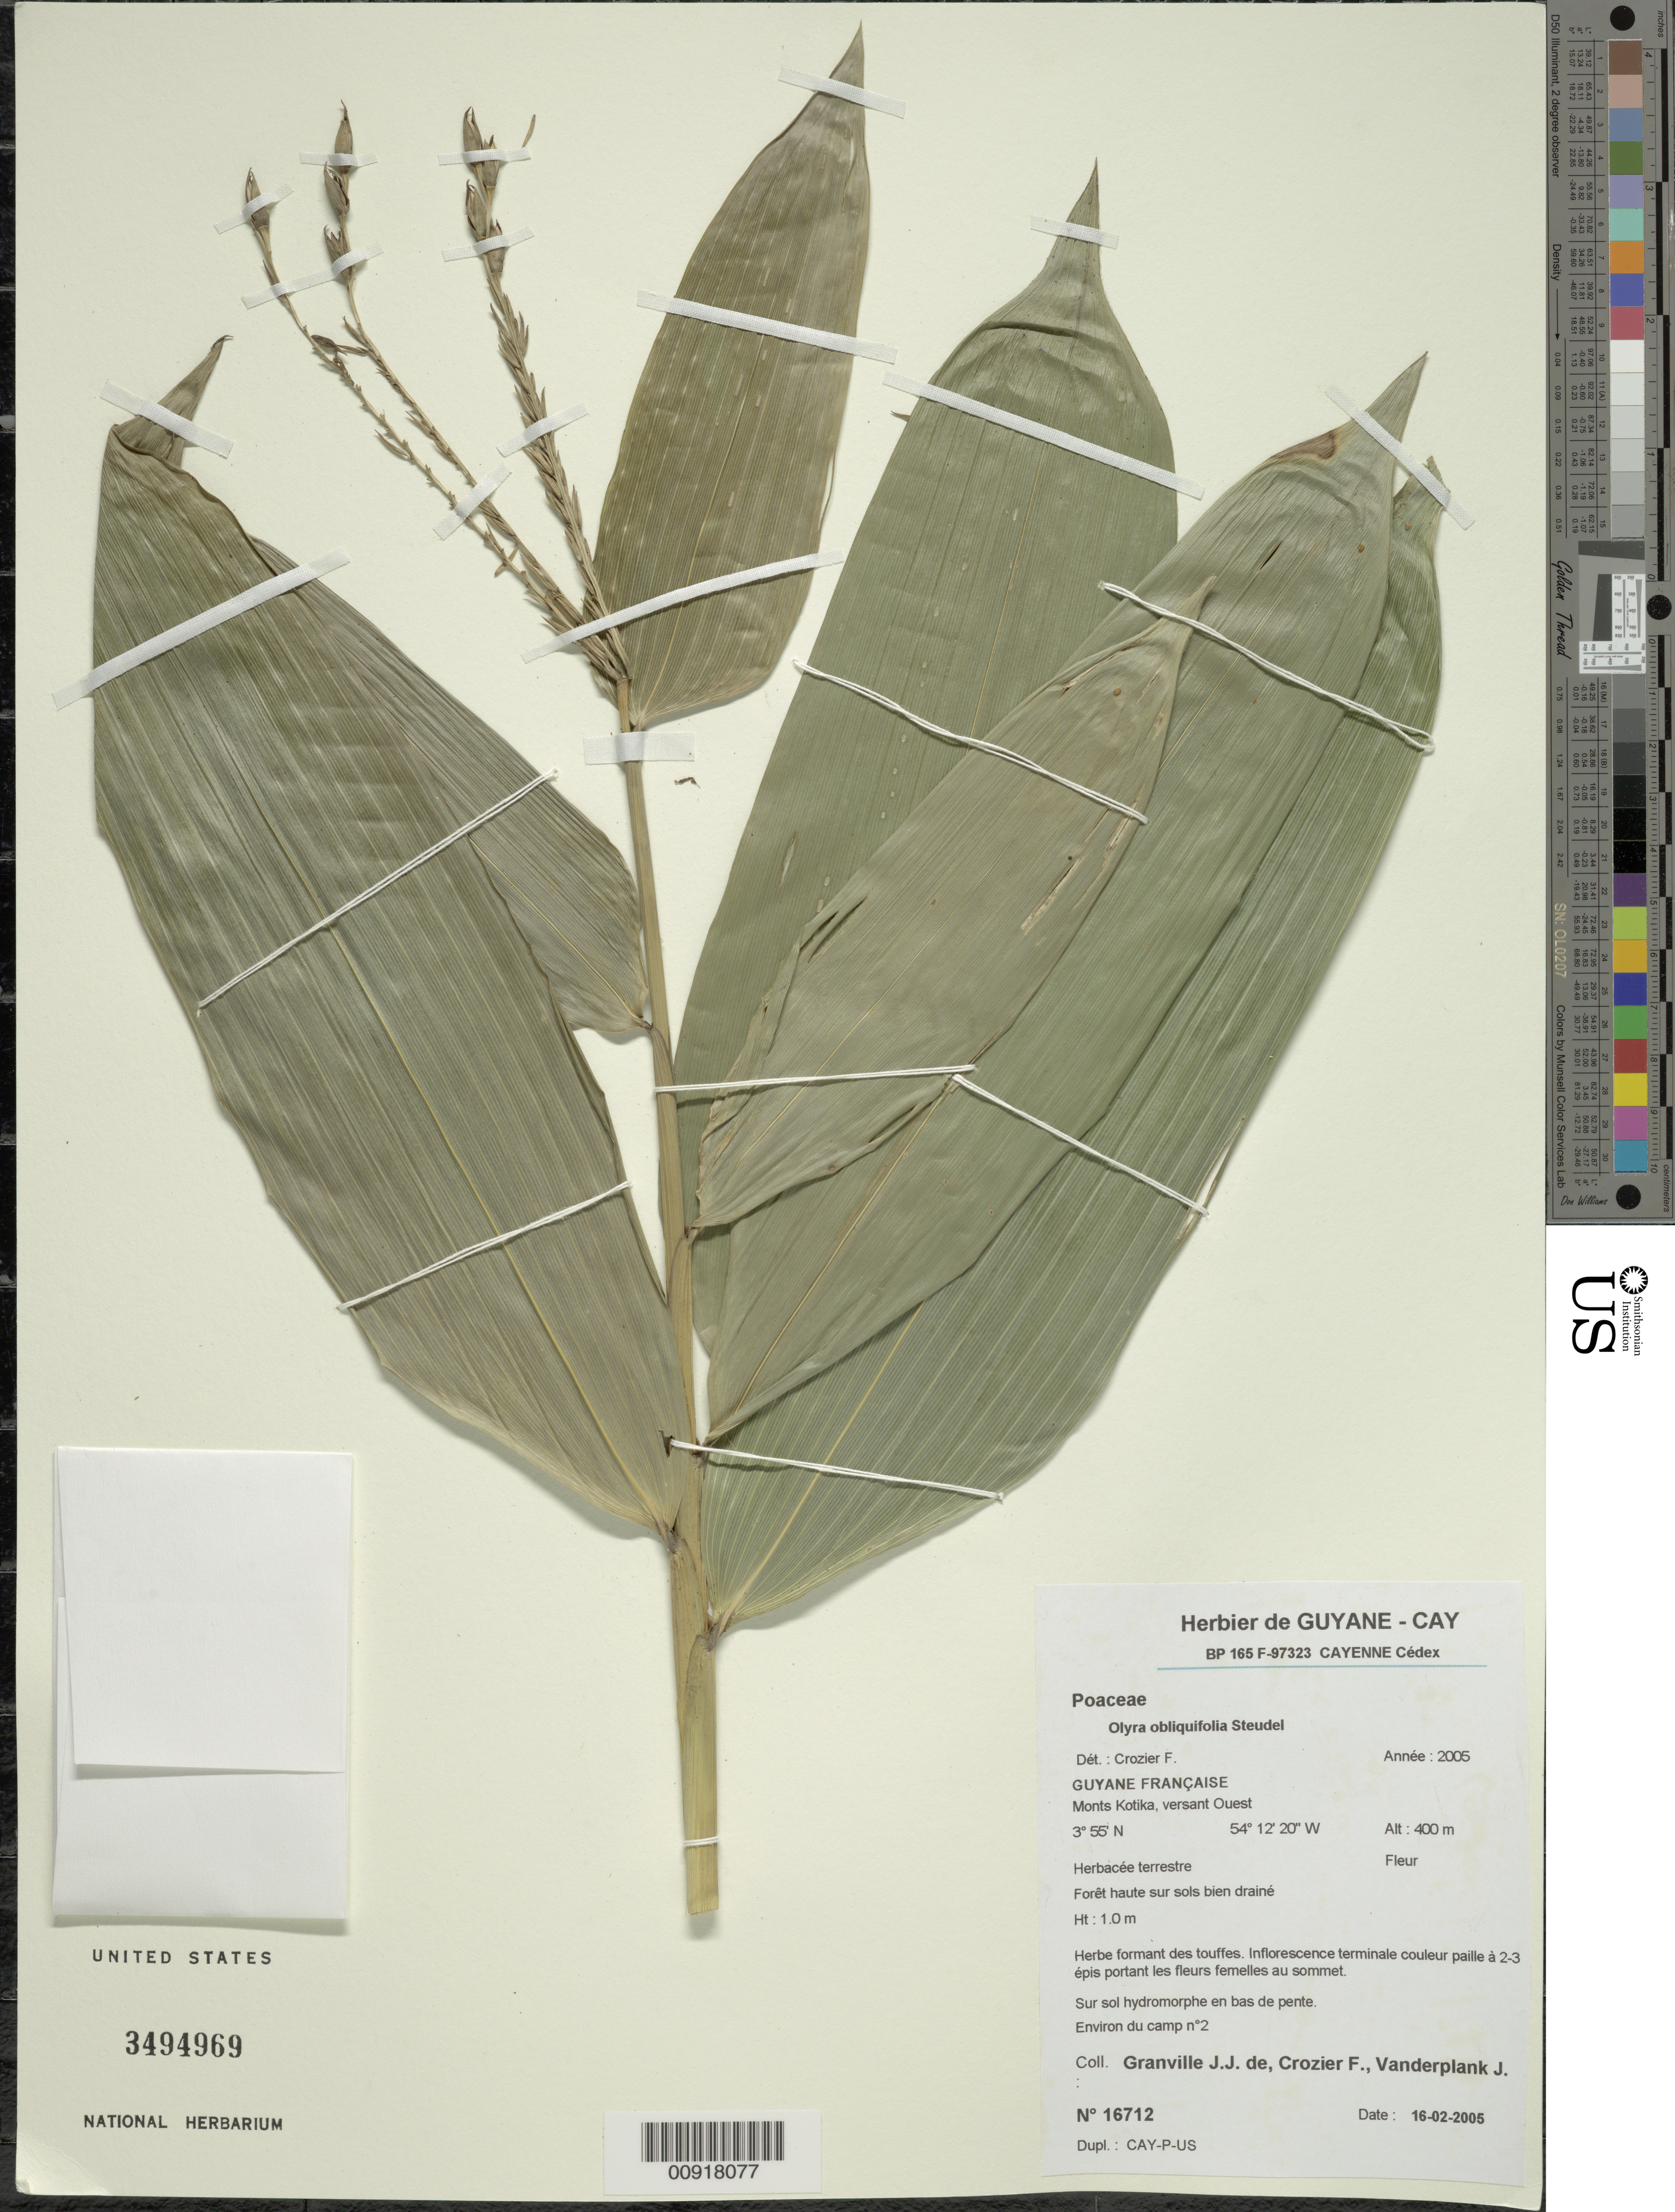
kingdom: Plantae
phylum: Tracheophyta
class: Liliopsida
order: Poales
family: Poaceae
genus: Olyra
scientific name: Olyra obliquifolia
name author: Steud.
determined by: Crozier, F.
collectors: J.-J. de Granville, F. Crozier & J. Vanderplank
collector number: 16712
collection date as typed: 16-Feb-05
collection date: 2005-02-16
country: French Guiana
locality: Monts Kotika, versant Ouest, environ du camp no. 2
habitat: Forêt haute sur sols bien drainé; sur sol hydromorphe en base de pente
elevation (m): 400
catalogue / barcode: US 3494969